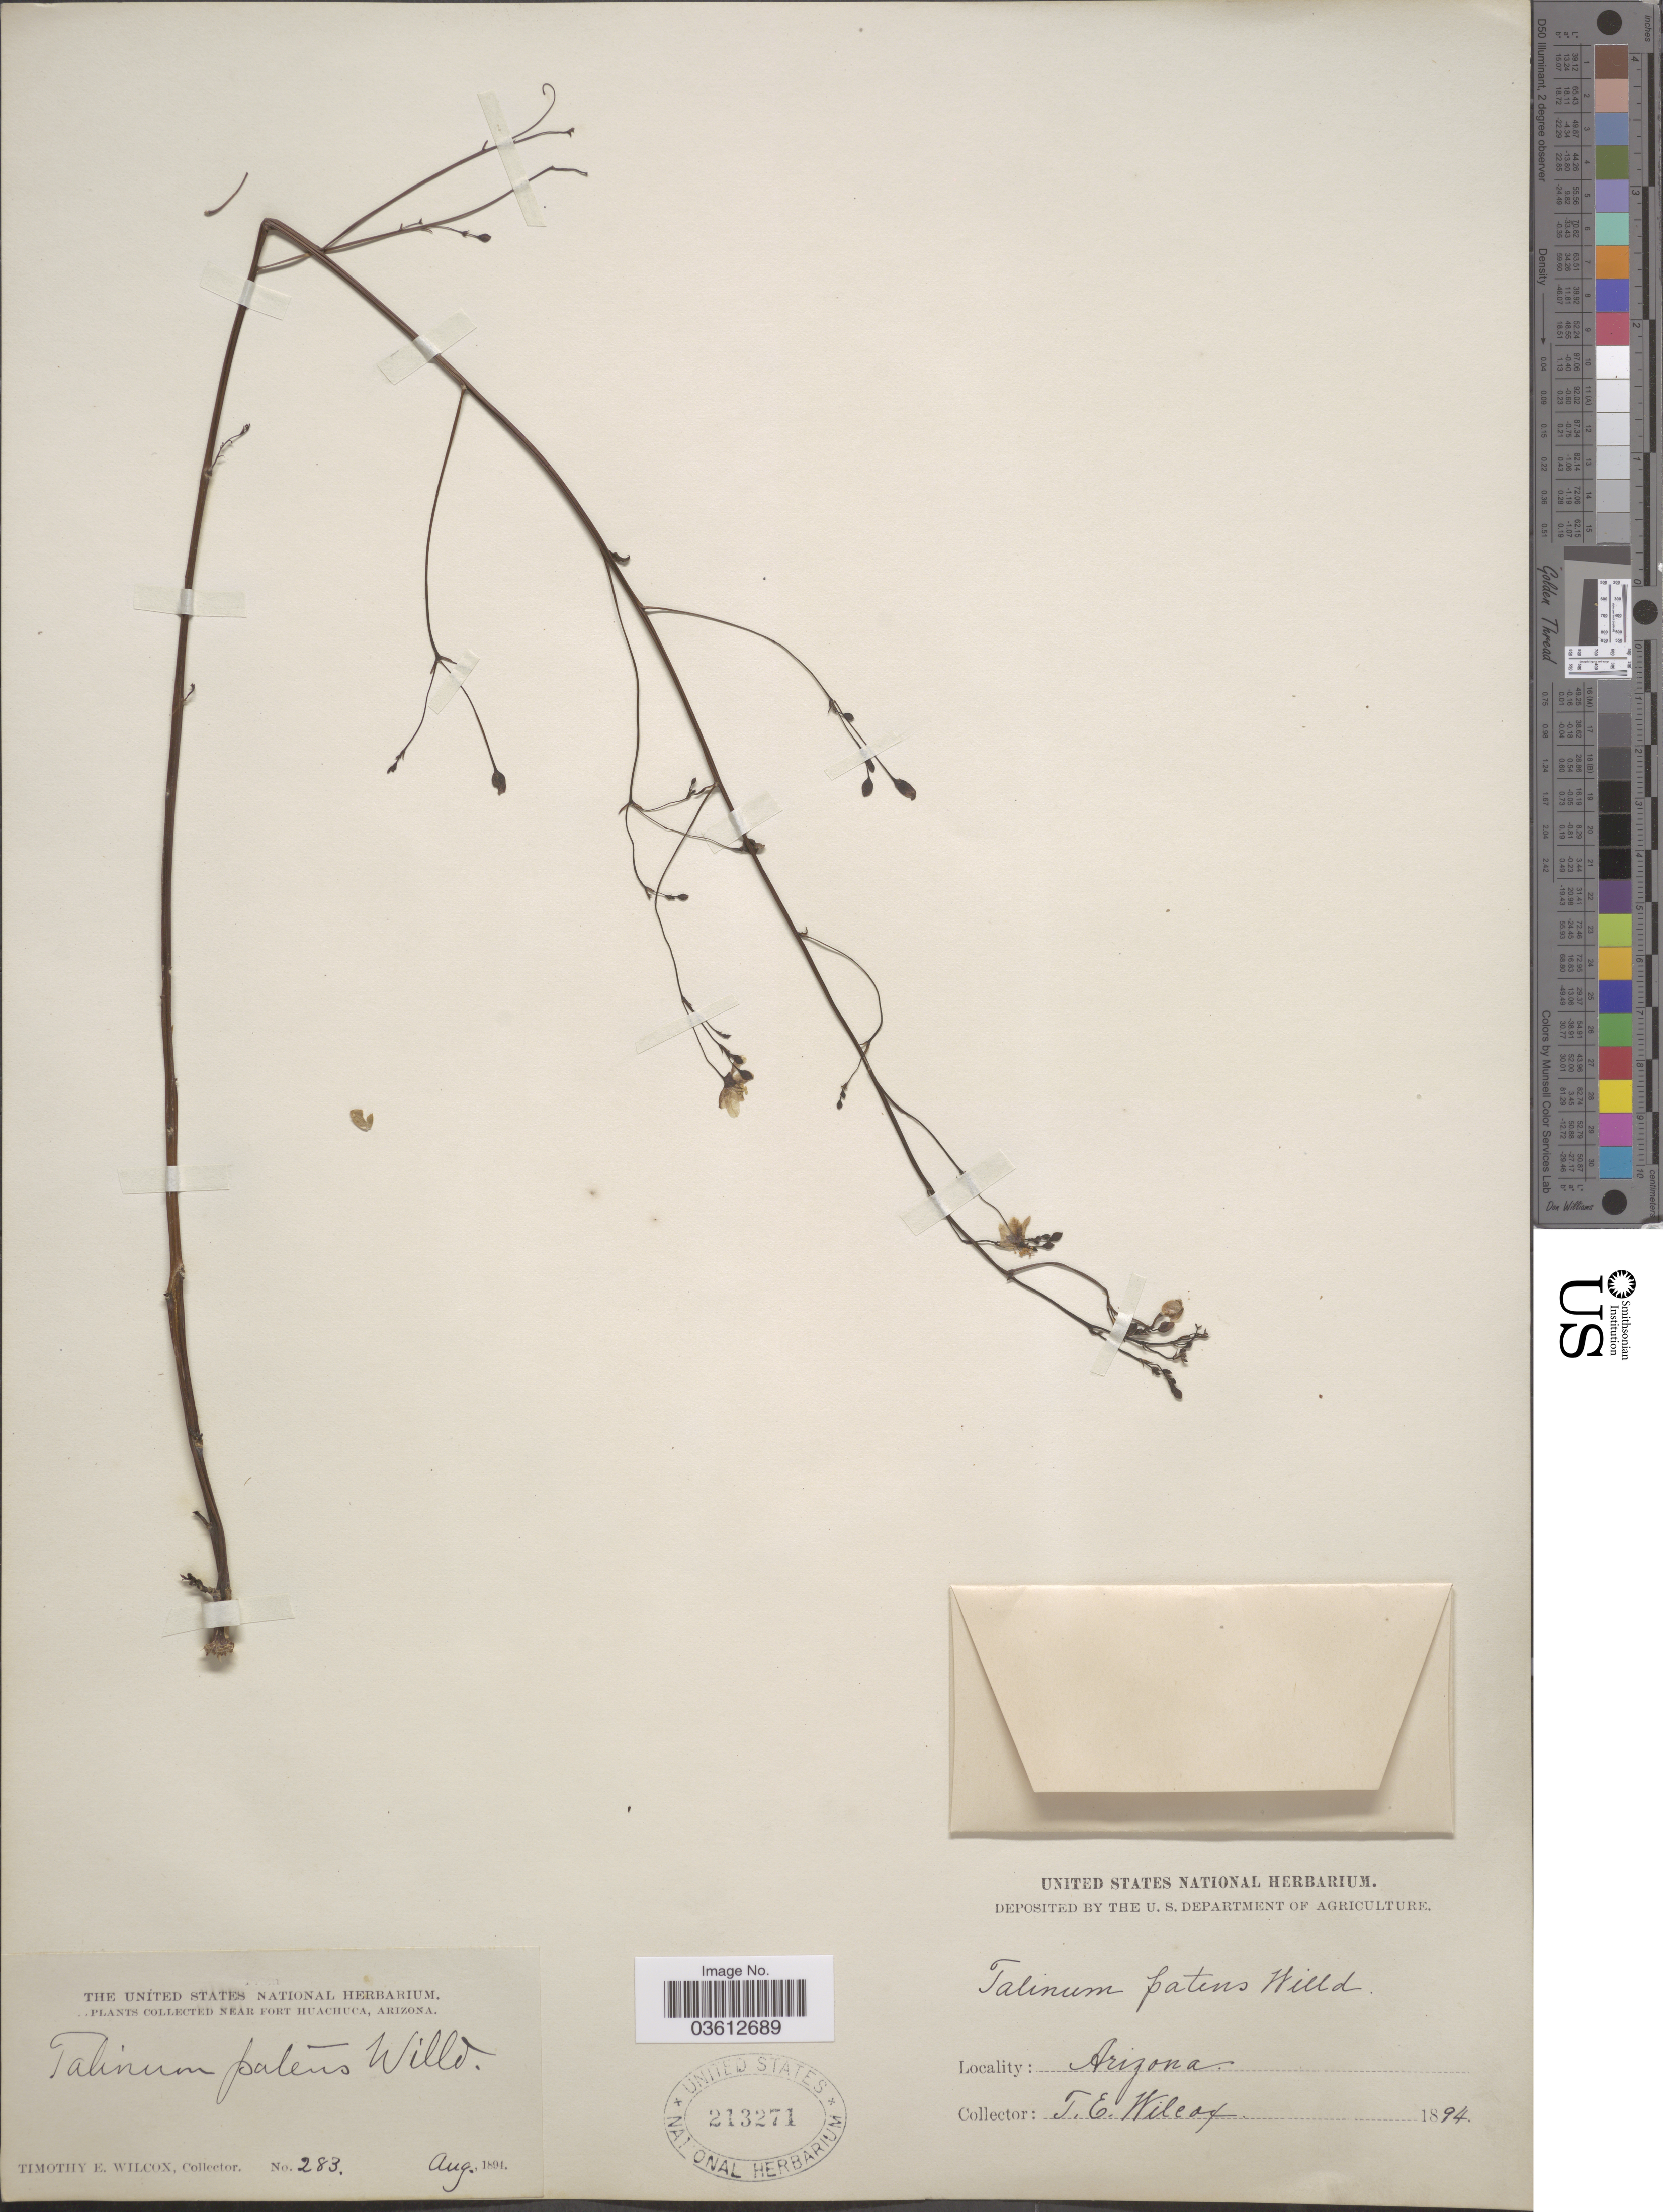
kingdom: Plantae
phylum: Tracheophyta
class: Magnoliopsida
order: Caryophyllales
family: Talinaceae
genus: Talinum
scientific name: Talinum paniculatum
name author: (Jacq.) Gaertn.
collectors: T. E. Wilcox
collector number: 283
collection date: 1894-08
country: United States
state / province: Arizona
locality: Near Fort Huachuca.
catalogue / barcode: US 213271